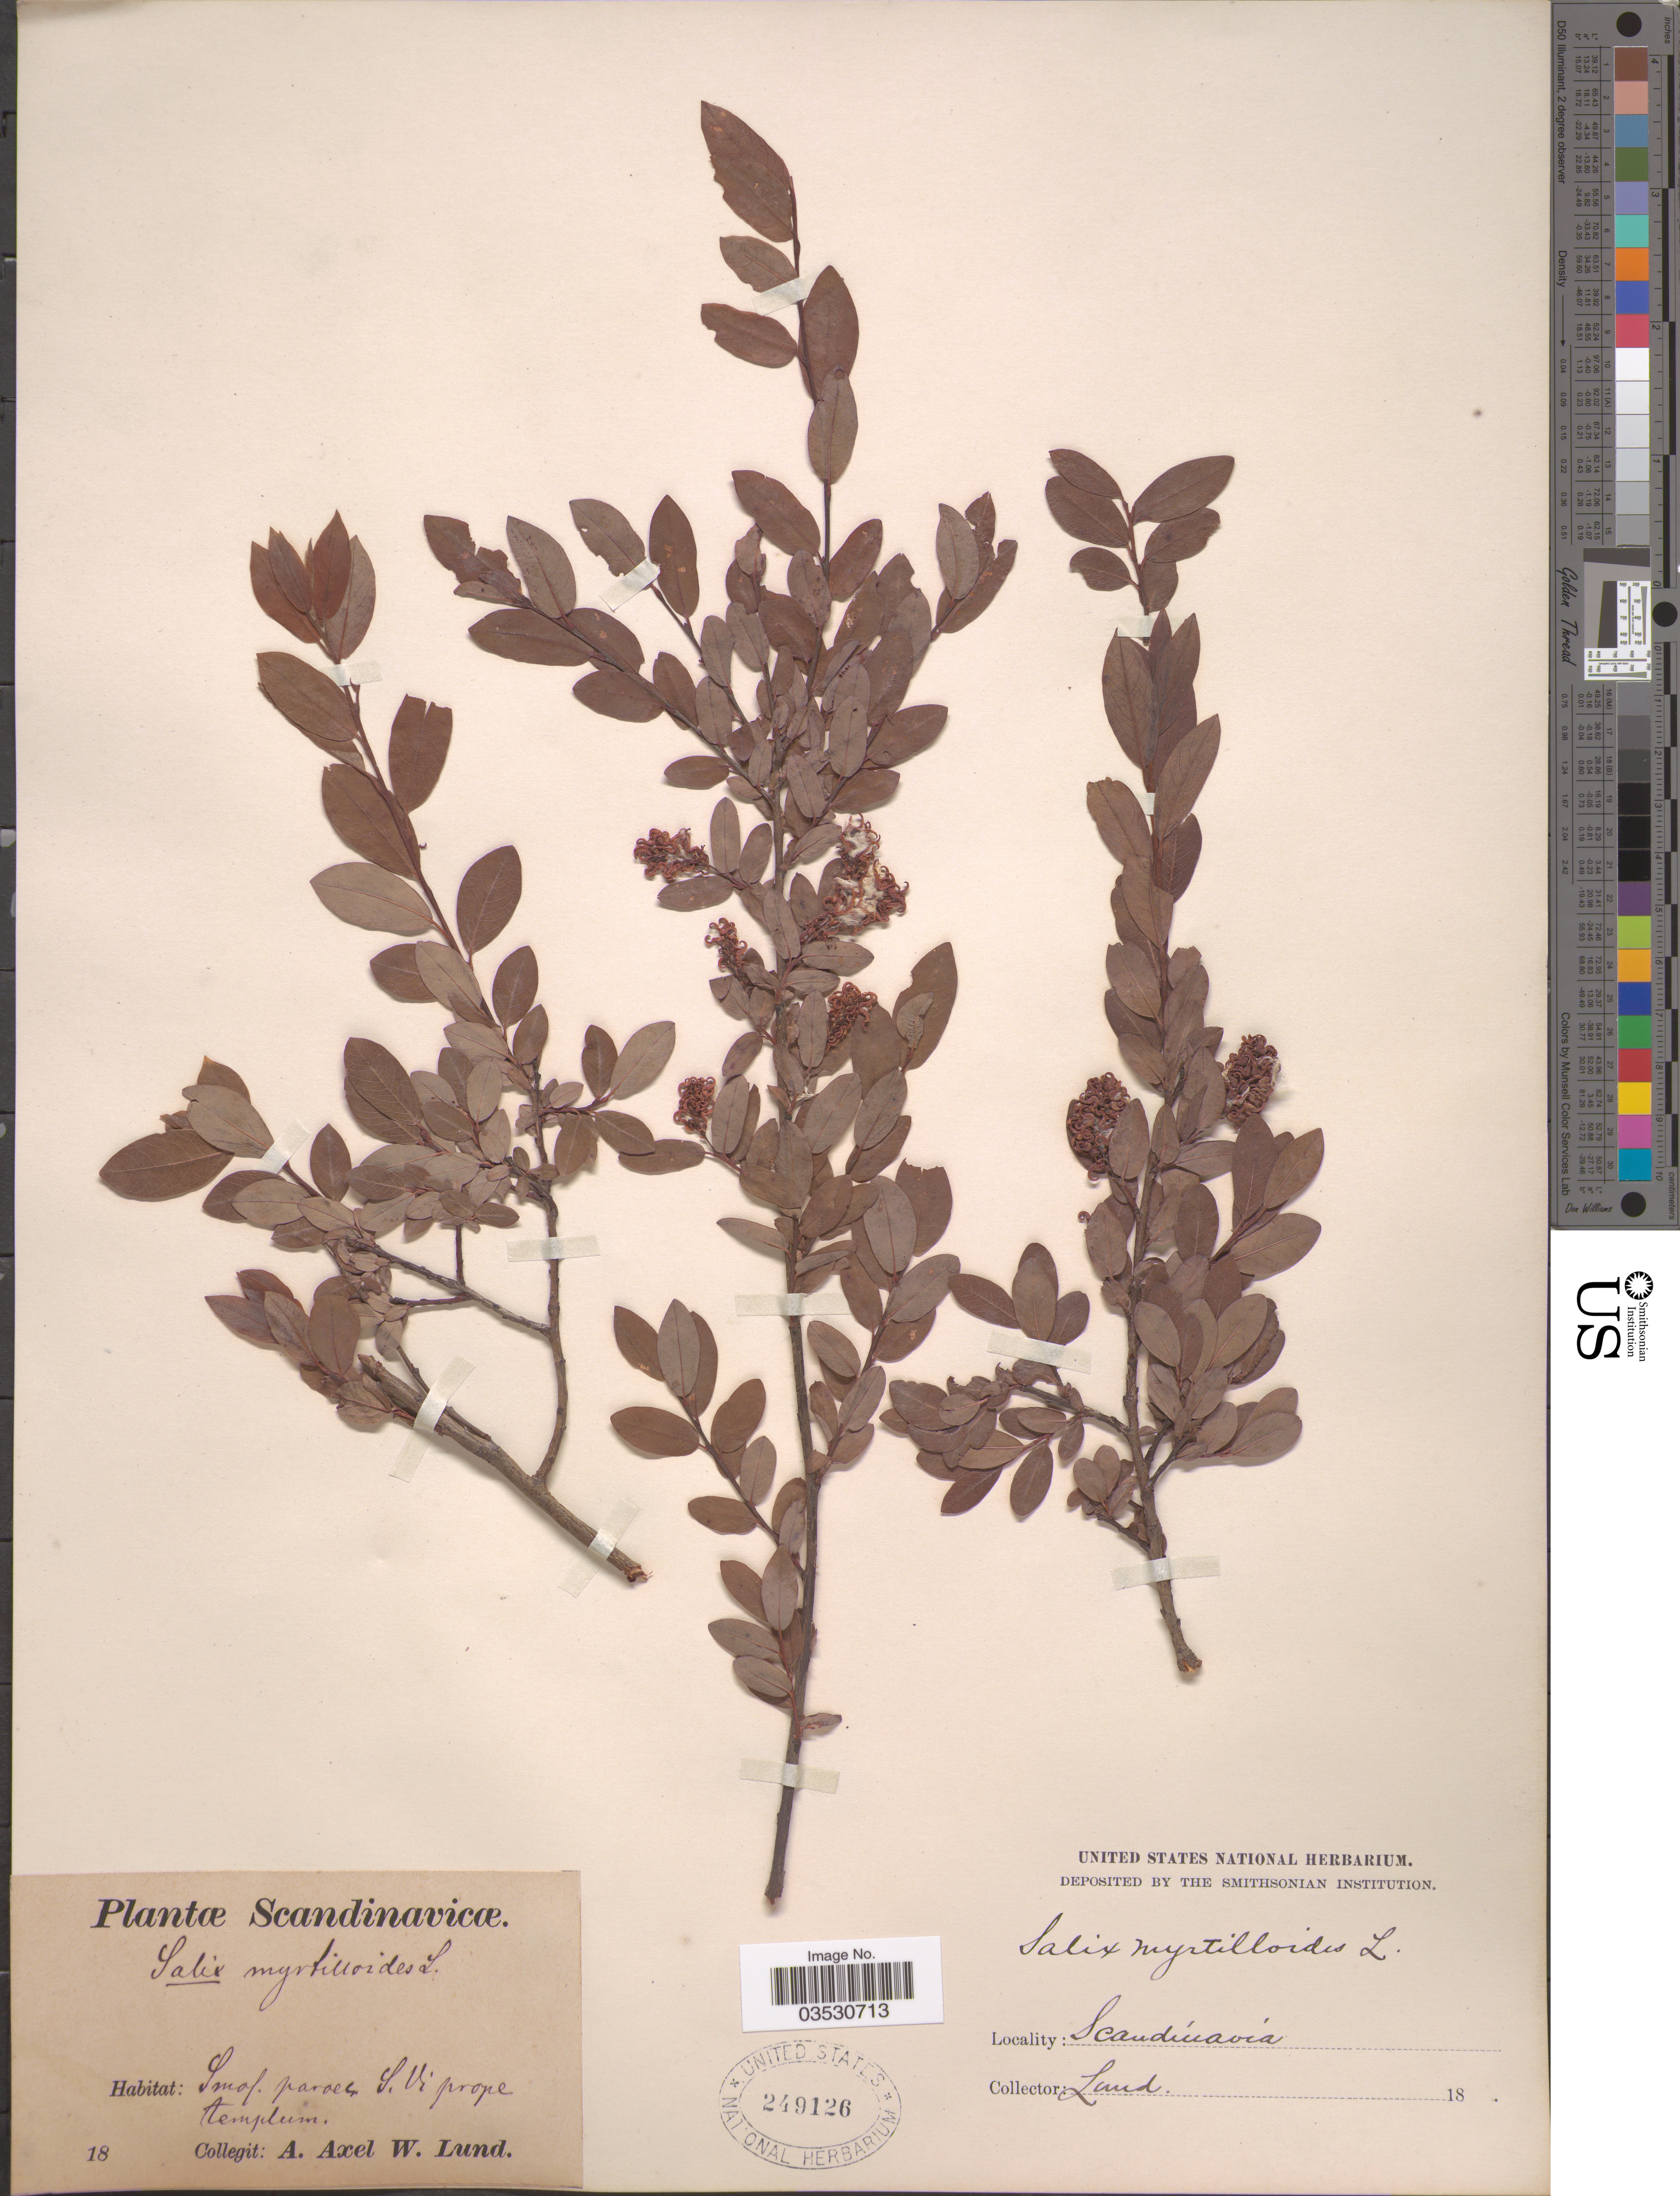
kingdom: Plantae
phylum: Tracheophyta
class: Magnoliopsida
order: Malpighiales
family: Salicaceae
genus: Salix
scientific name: Salix myrtilloides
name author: L.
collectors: A. Lund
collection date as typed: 18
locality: Scandinavicæ. Smof. paraec, S. Vi prope Aemplum. [interpreted]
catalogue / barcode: US 249126